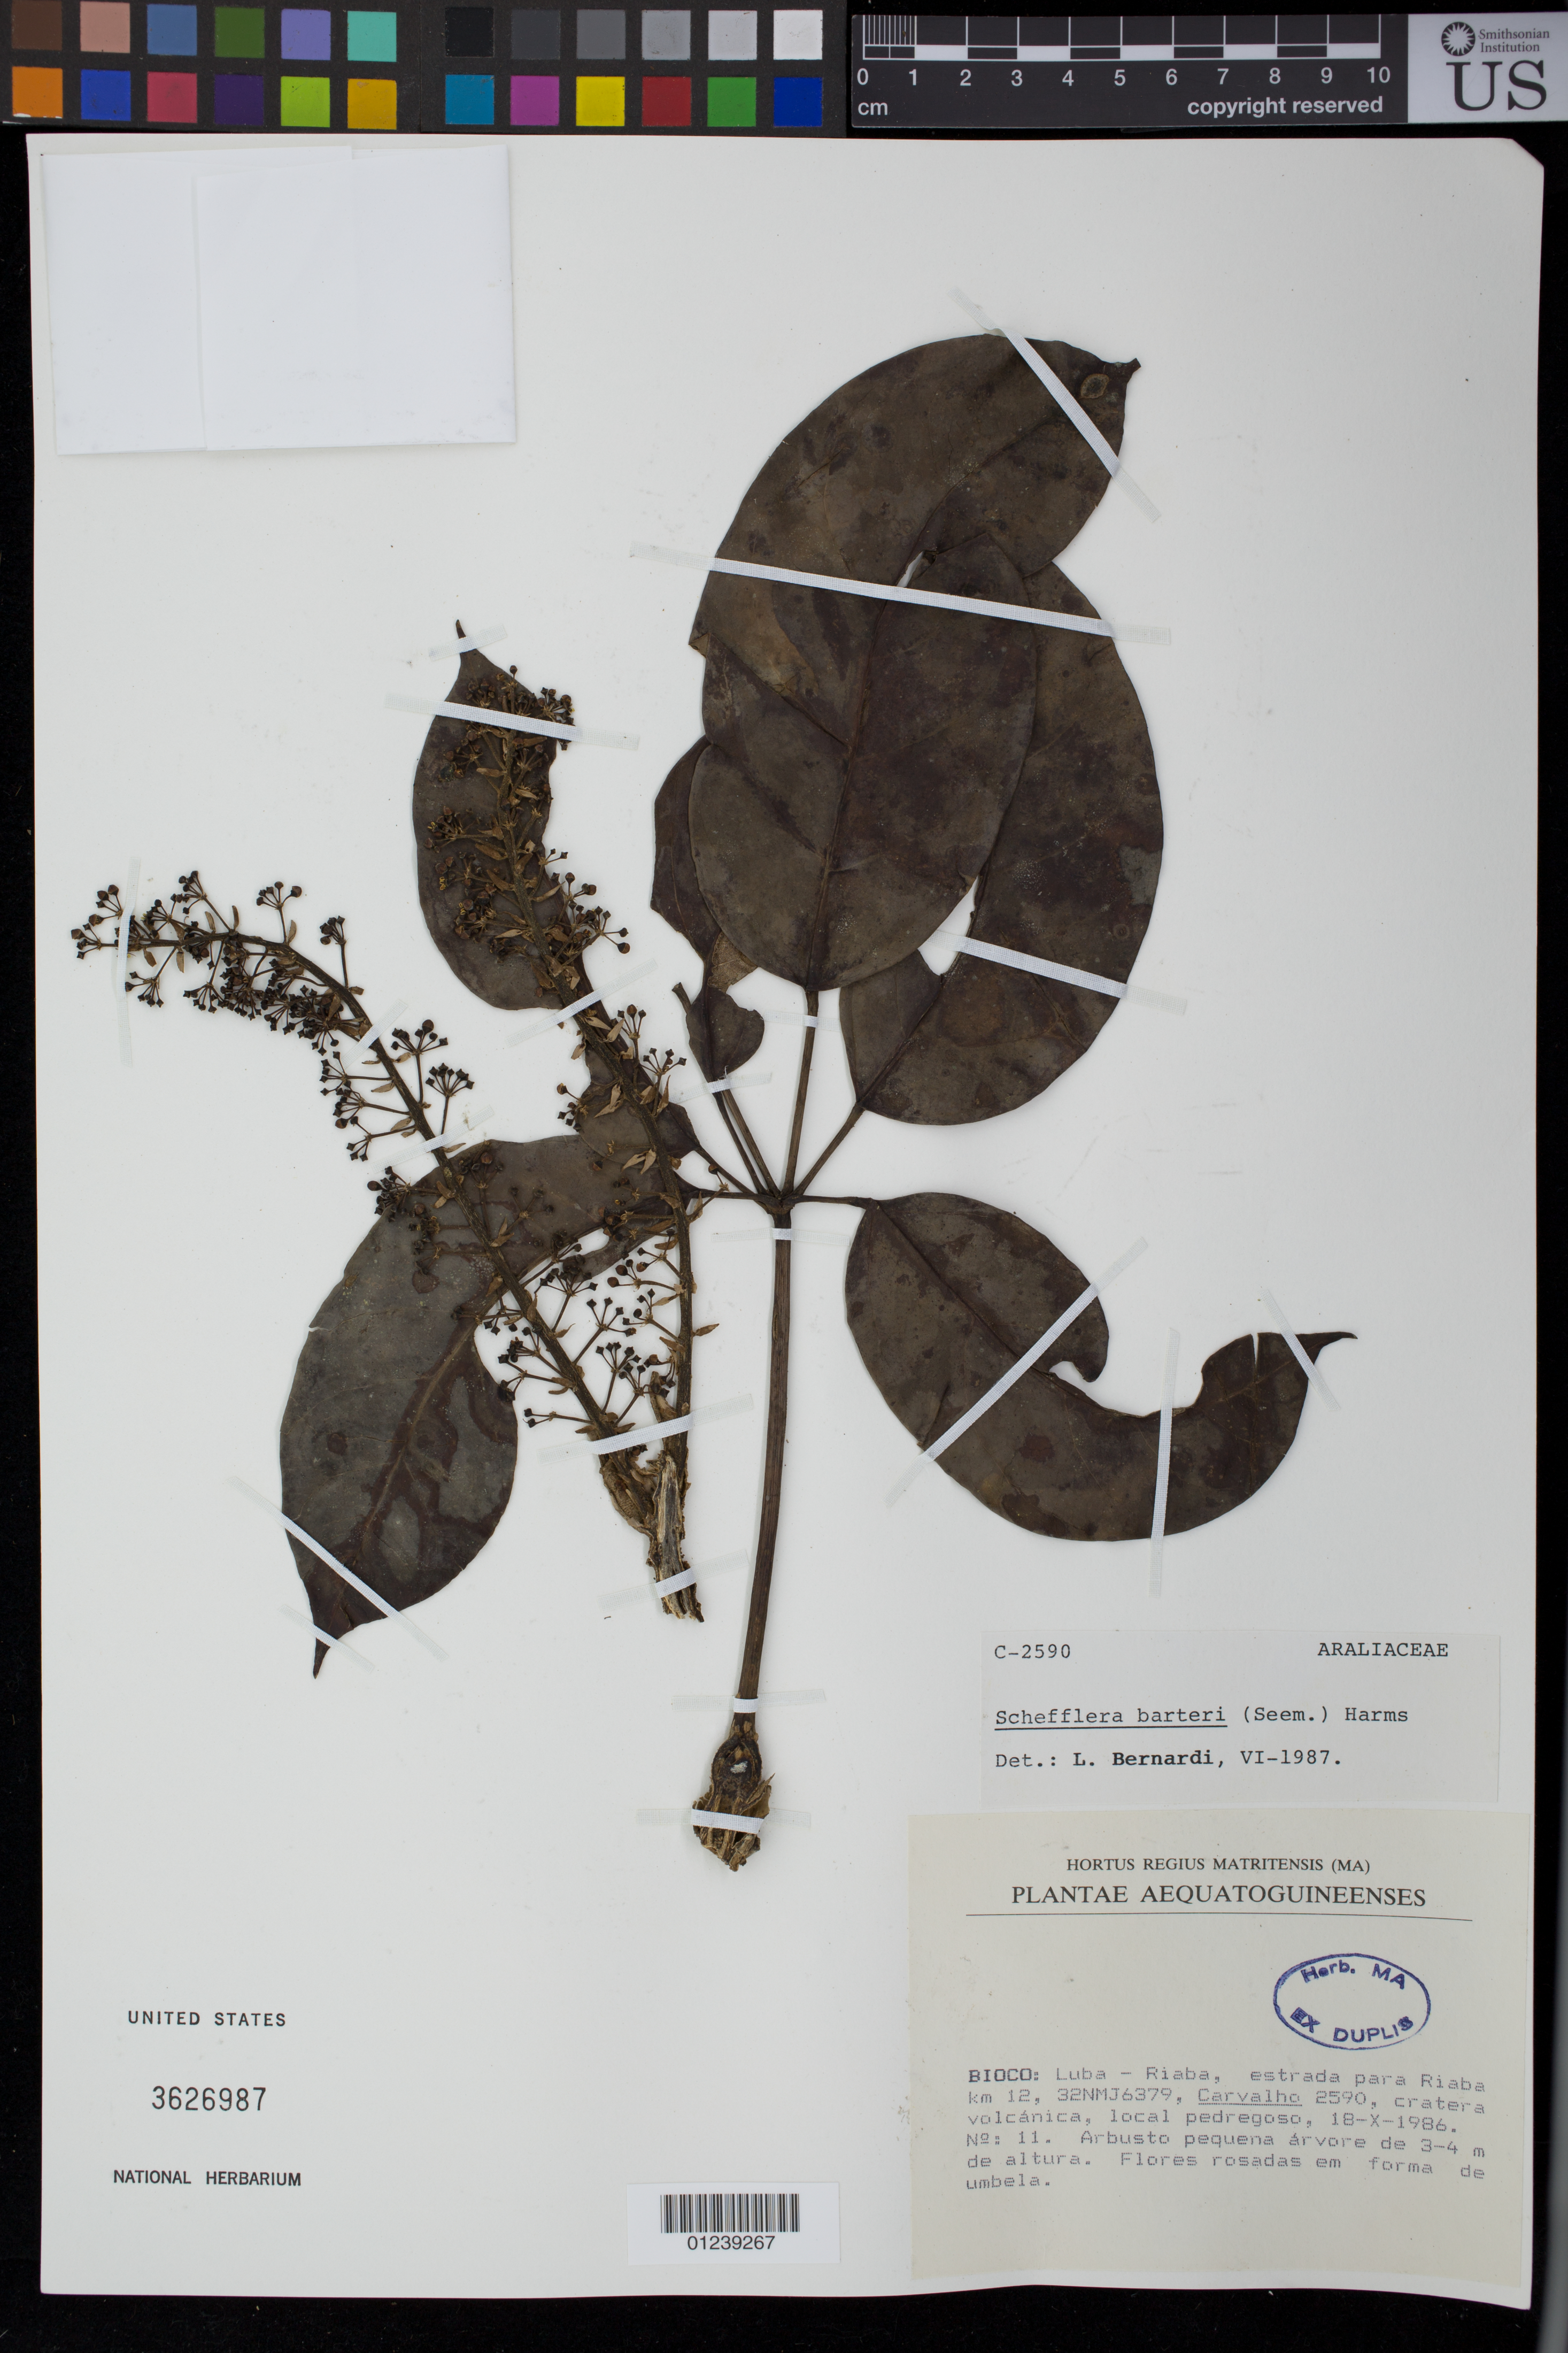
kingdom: Plantae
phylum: Tracheophyta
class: Magnoliopsida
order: Apiales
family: Araliaceae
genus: Schefflera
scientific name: Schefflera barteri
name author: (Seeman) Harms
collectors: Carvalho, --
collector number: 2590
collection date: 1986-10-18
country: Equatorial Guinea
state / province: Bioko Sur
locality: Luba - Riaba, estrada para Riaba km 12, 32NMJ6379.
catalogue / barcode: US 3626987